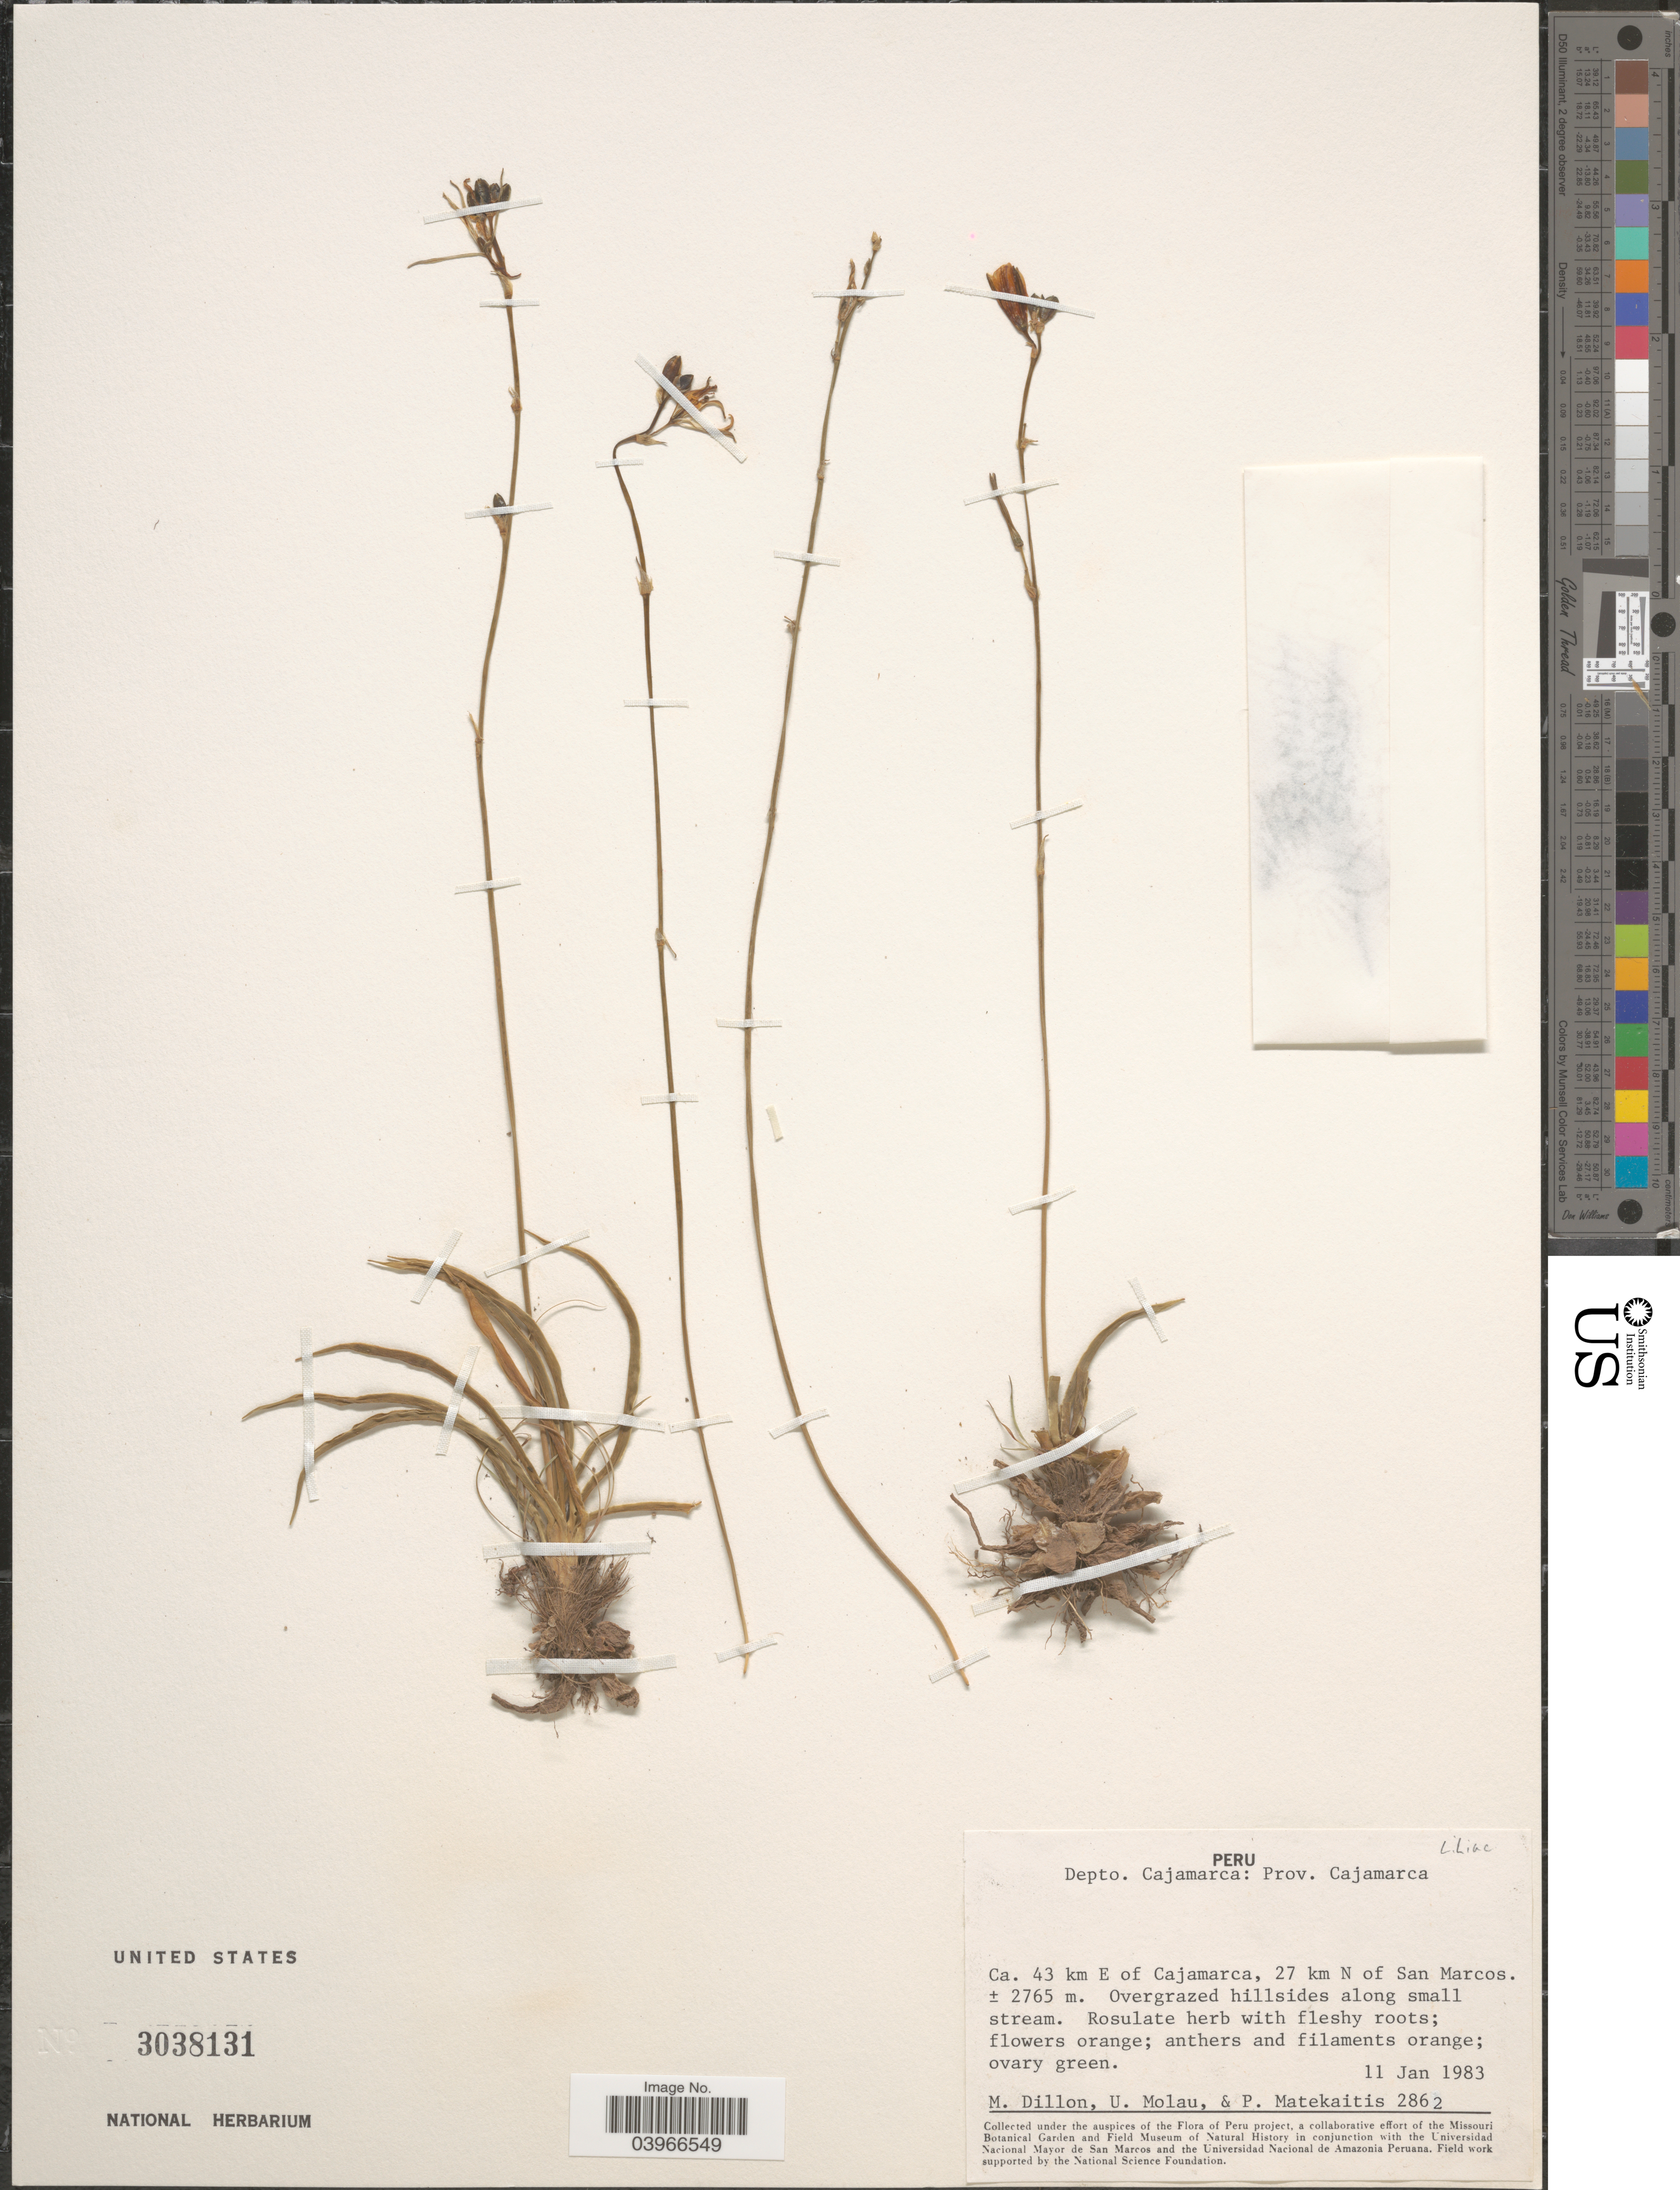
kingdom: Plantae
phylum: Tracheophyta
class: Liliopsida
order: Liliales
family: Liliaceae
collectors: M. O. Dillon, U. Molau & P. Matekaitis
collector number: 2862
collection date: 1983-01-11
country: Peru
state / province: Cajamarca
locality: Depto. Cajamarca: Prov. Cajamarca. Ca. 43 km E of Cajamarca, 27 km N of San Marcos.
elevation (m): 2765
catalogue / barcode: US 3038131